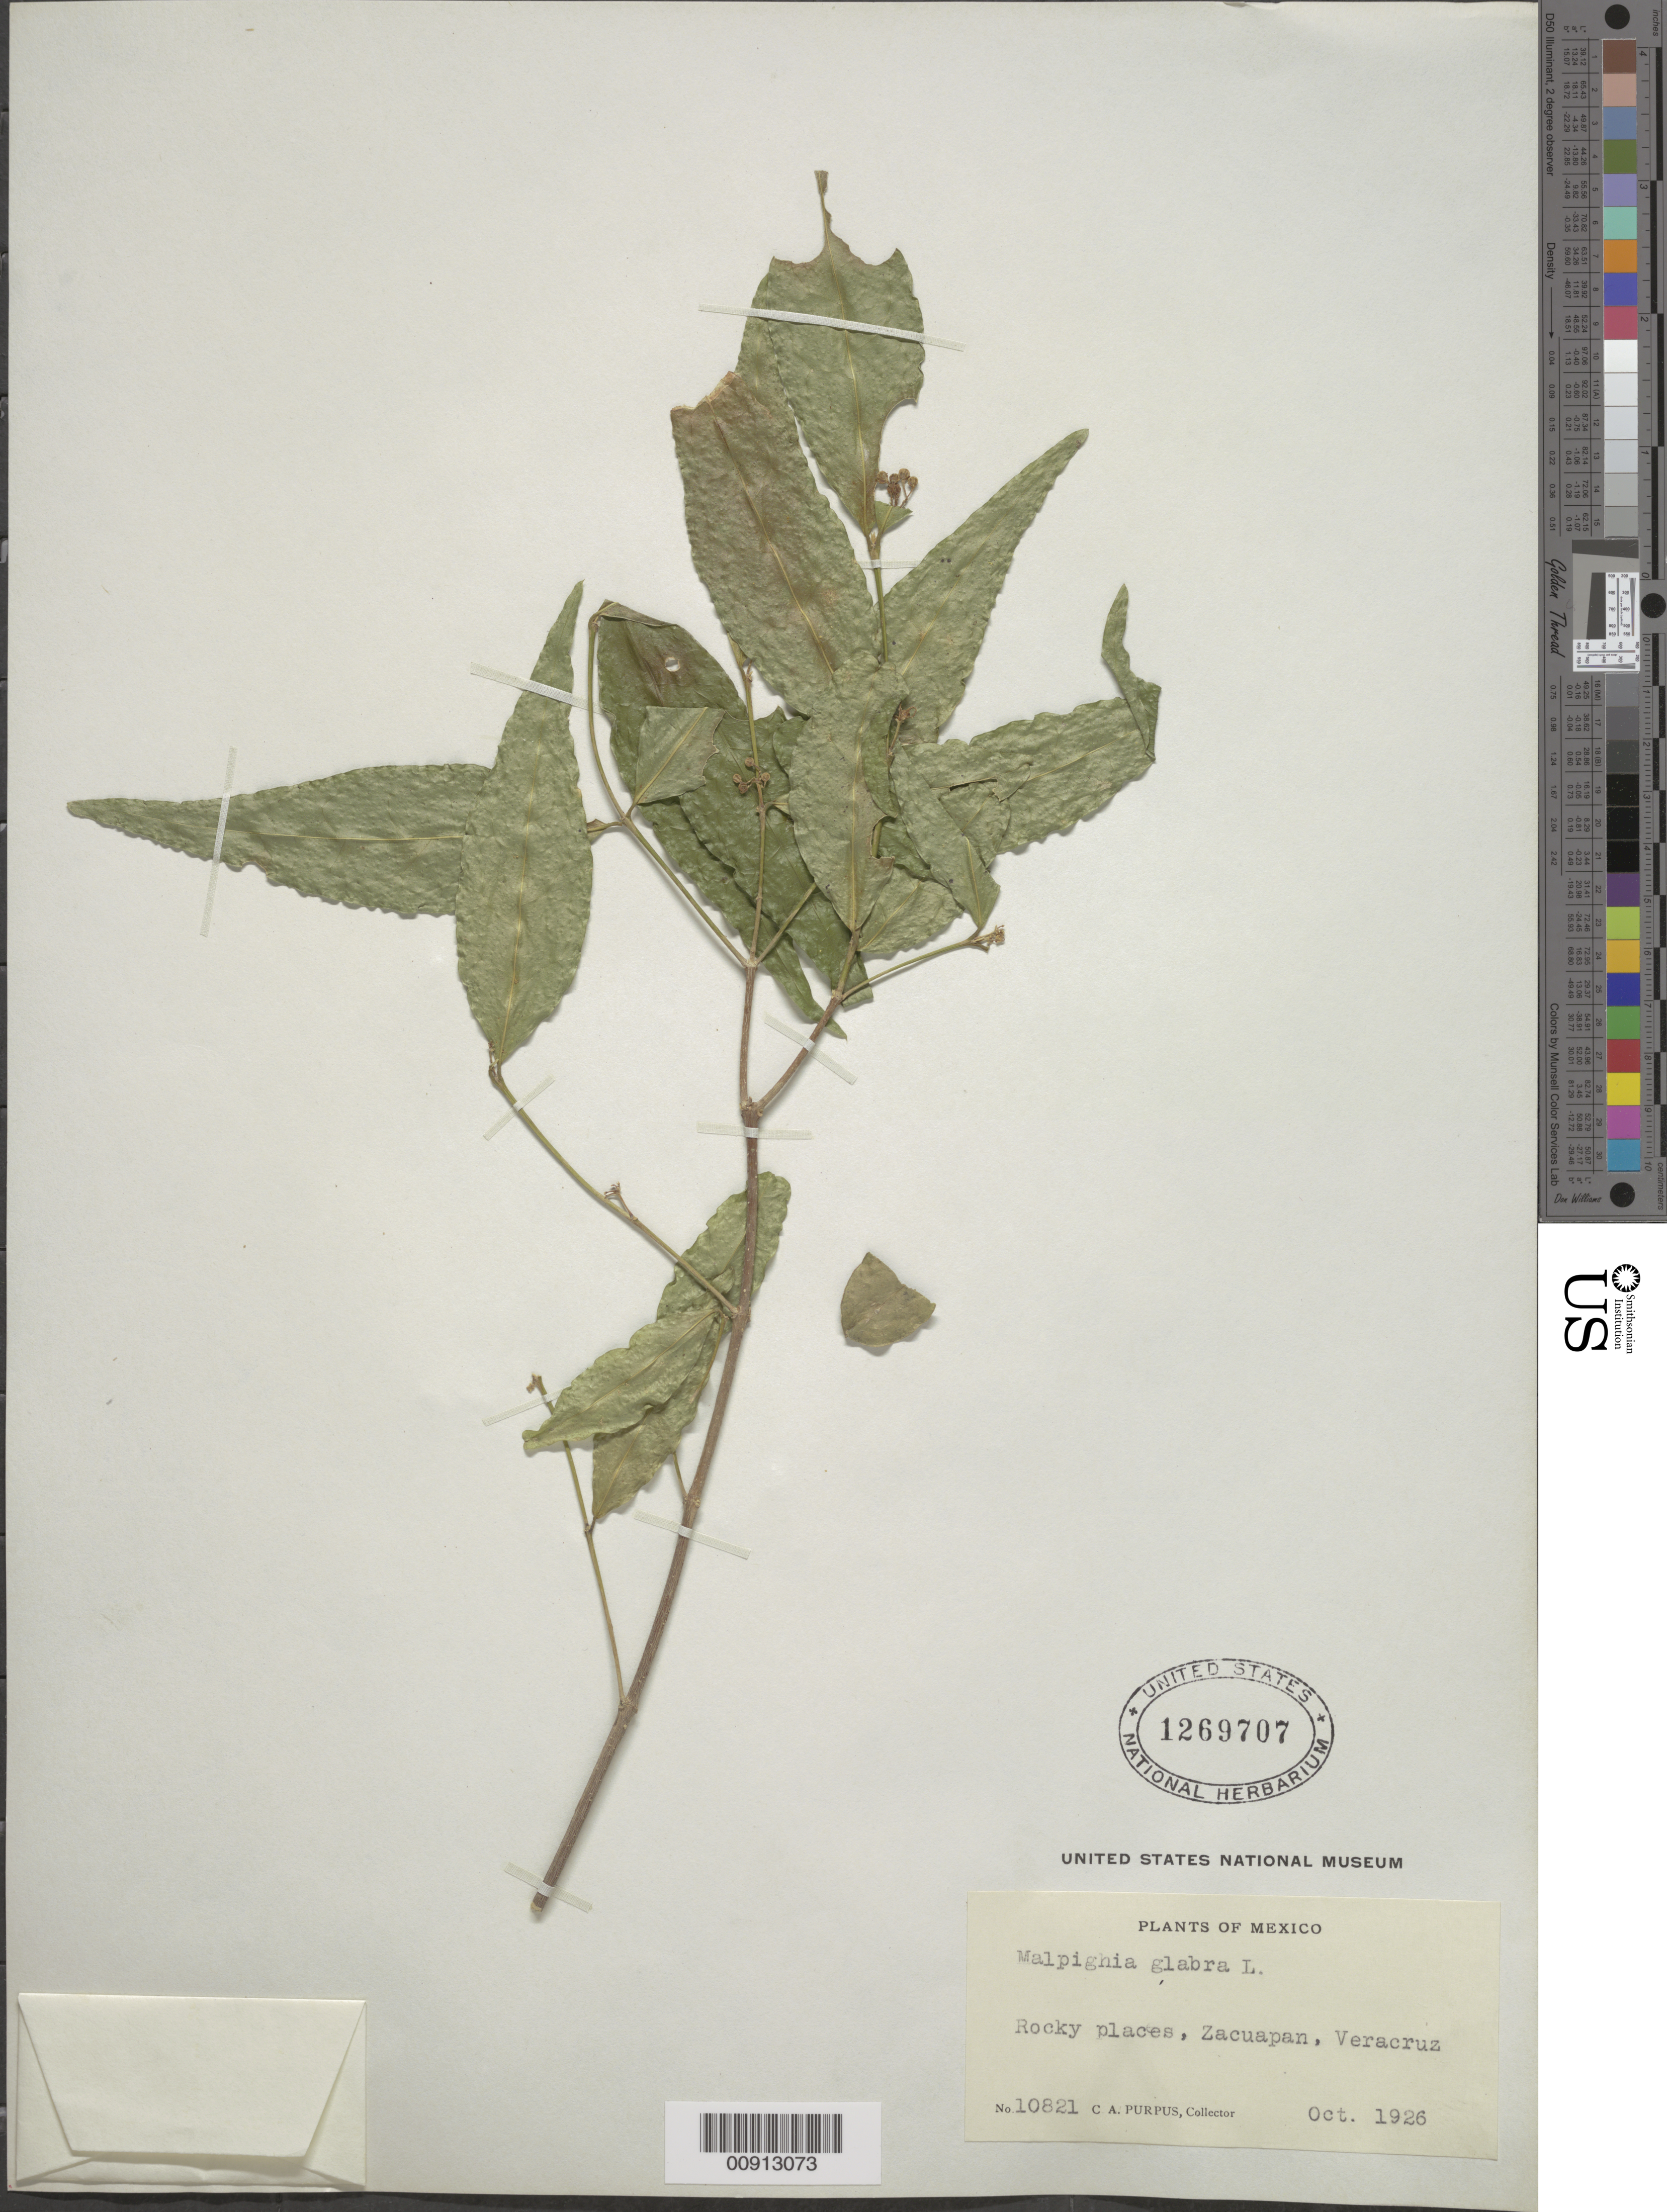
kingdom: Plantae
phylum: Tracheophyta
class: Magnoliopsida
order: Malpighiales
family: Malpighiaceae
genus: Malpighia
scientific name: Malpighia glabra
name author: L.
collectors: C. A. Purpus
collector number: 10821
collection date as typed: Oct 1926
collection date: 1926-10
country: Mexico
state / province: Veracruz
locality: Zacuapan, Veracruz.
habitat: Rocky places.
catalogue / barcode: US 1269707